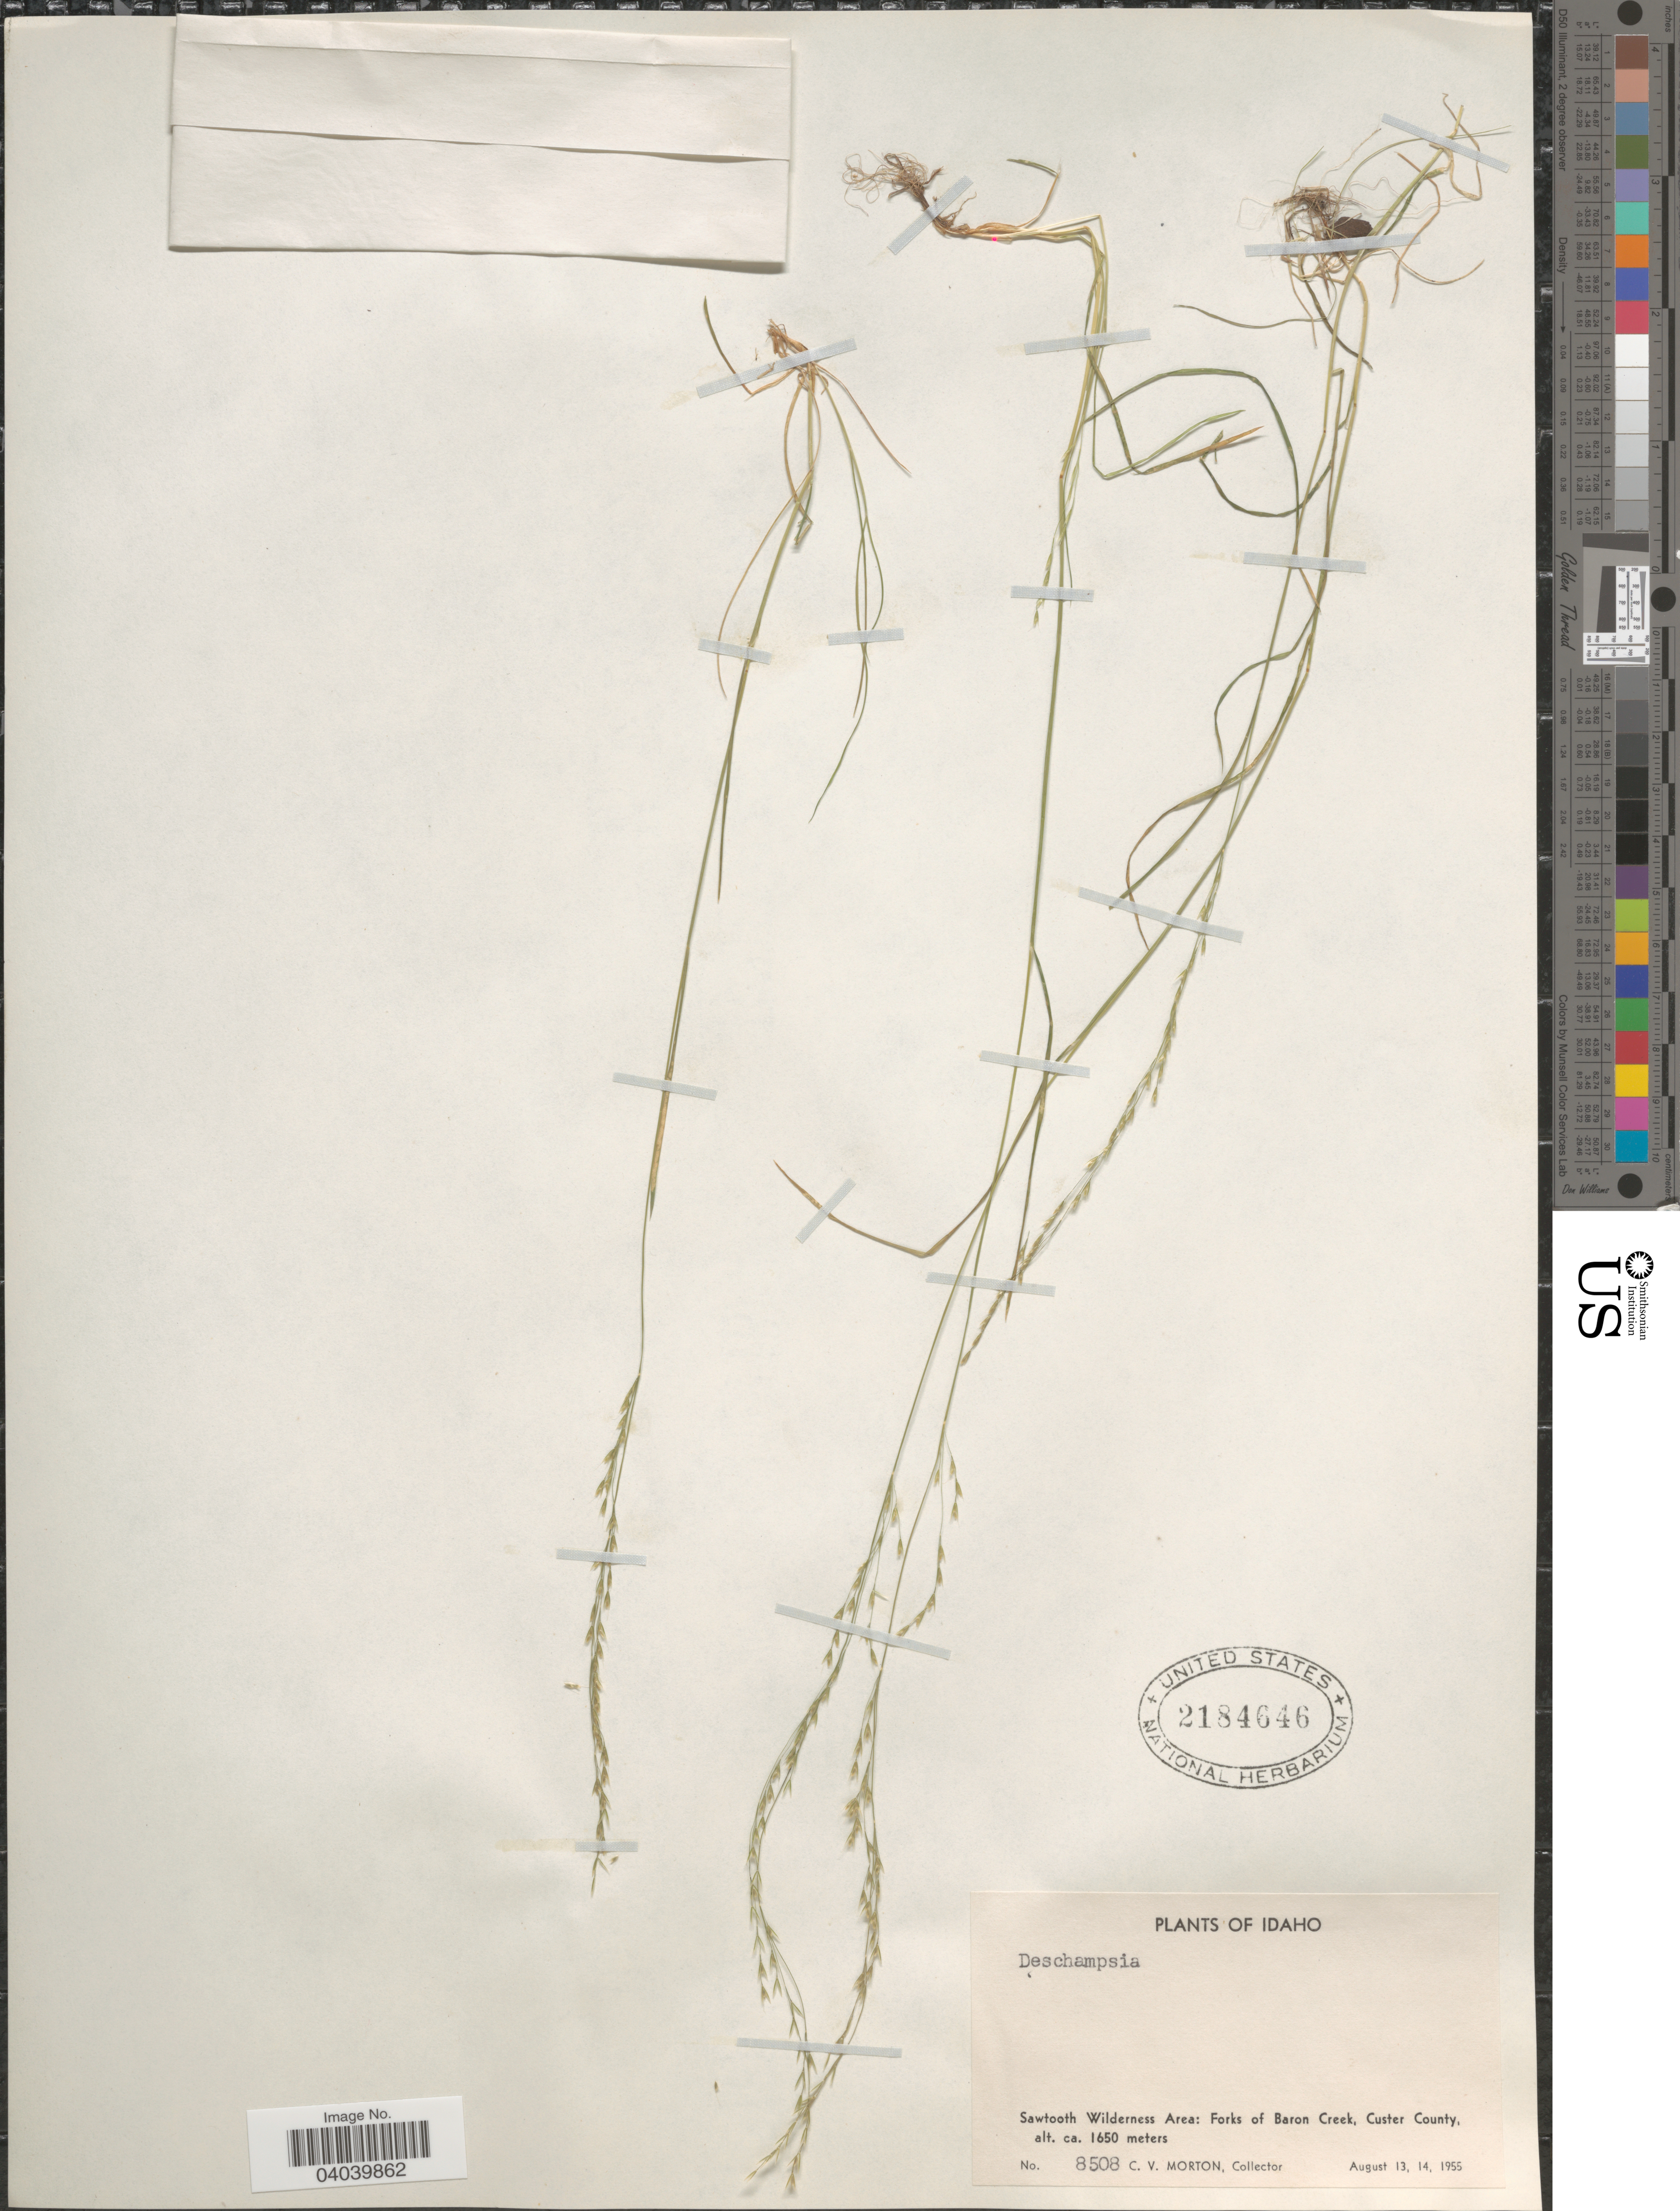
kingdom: Plantae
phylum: Tracheophyta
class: Liliopsida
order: Poales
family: Poaceae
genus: Deschampsia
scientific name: Deschampsia sp.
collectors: C. V. Morton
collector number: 8508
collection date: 1955-08-13/1955-08-14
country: United States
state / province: Idaho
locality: Sawtooth Wilderness Area: Forks of Baron Creek, Custer County.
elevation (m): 1650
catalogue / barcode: US 2184646